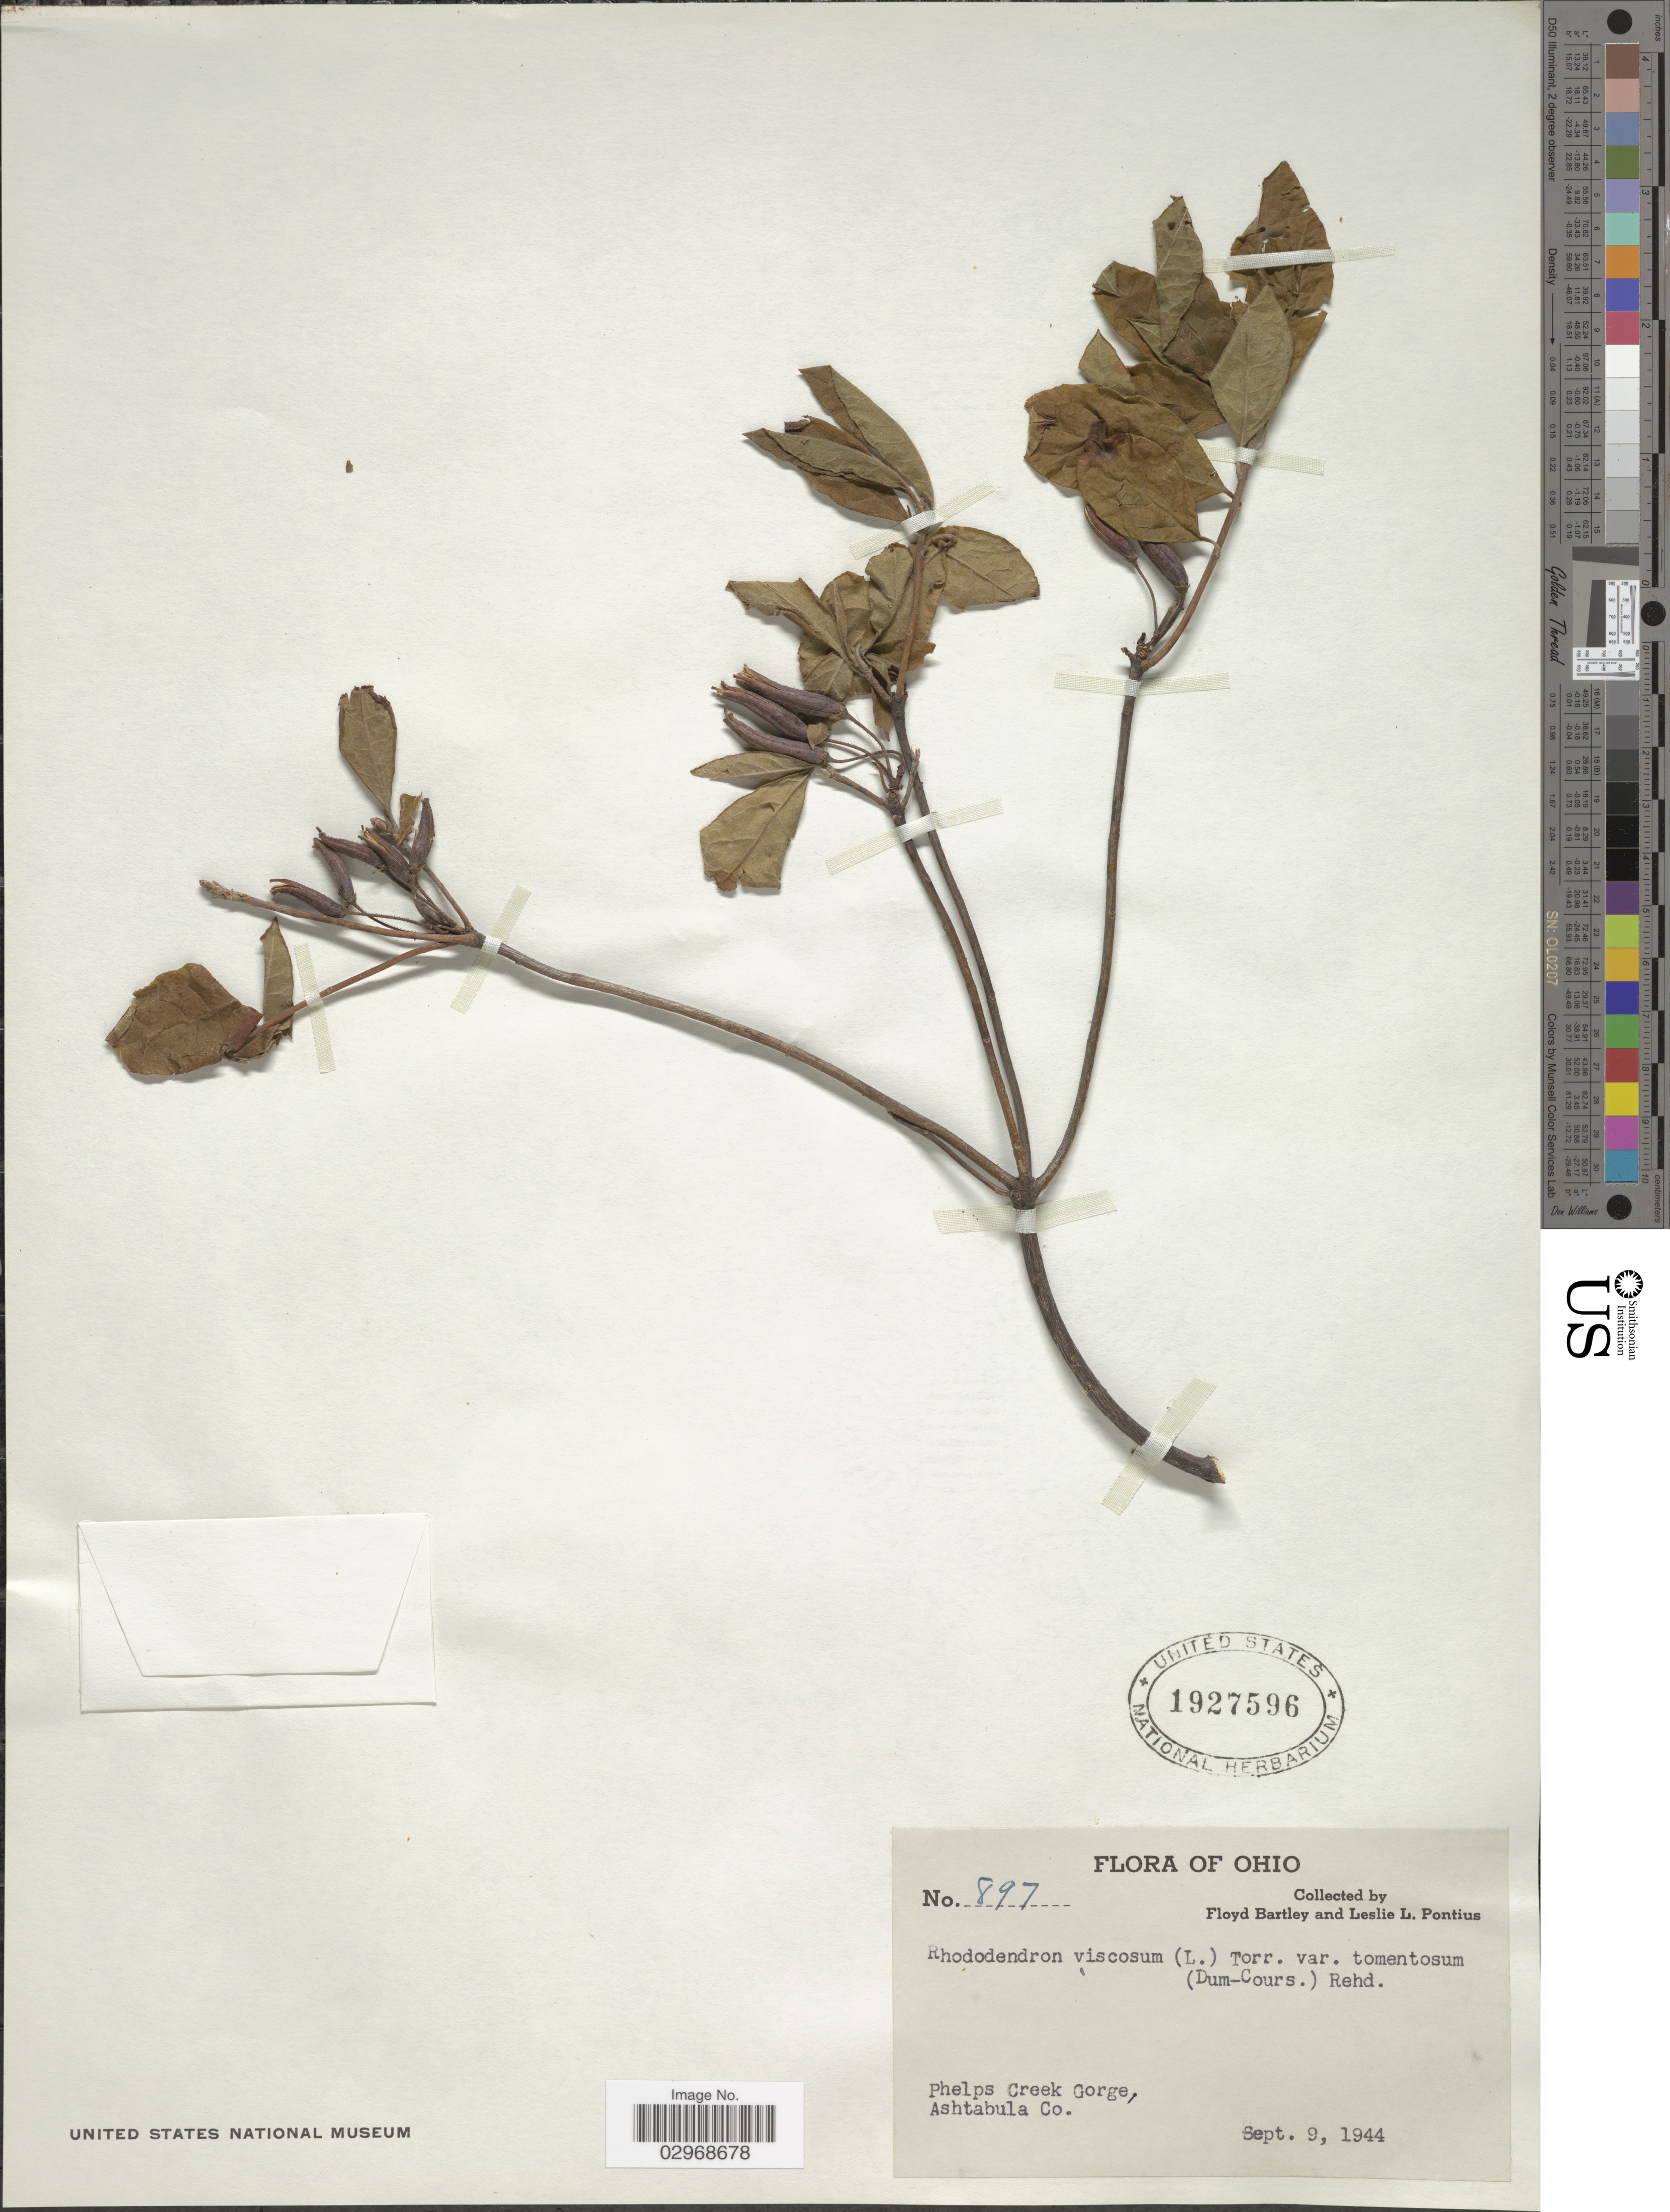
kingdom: Plantae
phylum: Tracheophyta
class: Magnoliopsida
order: Ericales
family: Ericaceae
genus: Rhododendron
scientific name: Rhododendron viscosum var. tomentosum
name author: (Du Roi ex F. Dietr.) Rehder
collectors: F. Bartley & L. Pontius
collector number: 897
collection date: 1944-09-09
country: United States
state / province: Ohio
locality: Phelps Creek Gorge, Ashtabula Co.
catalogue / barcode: US 1927596